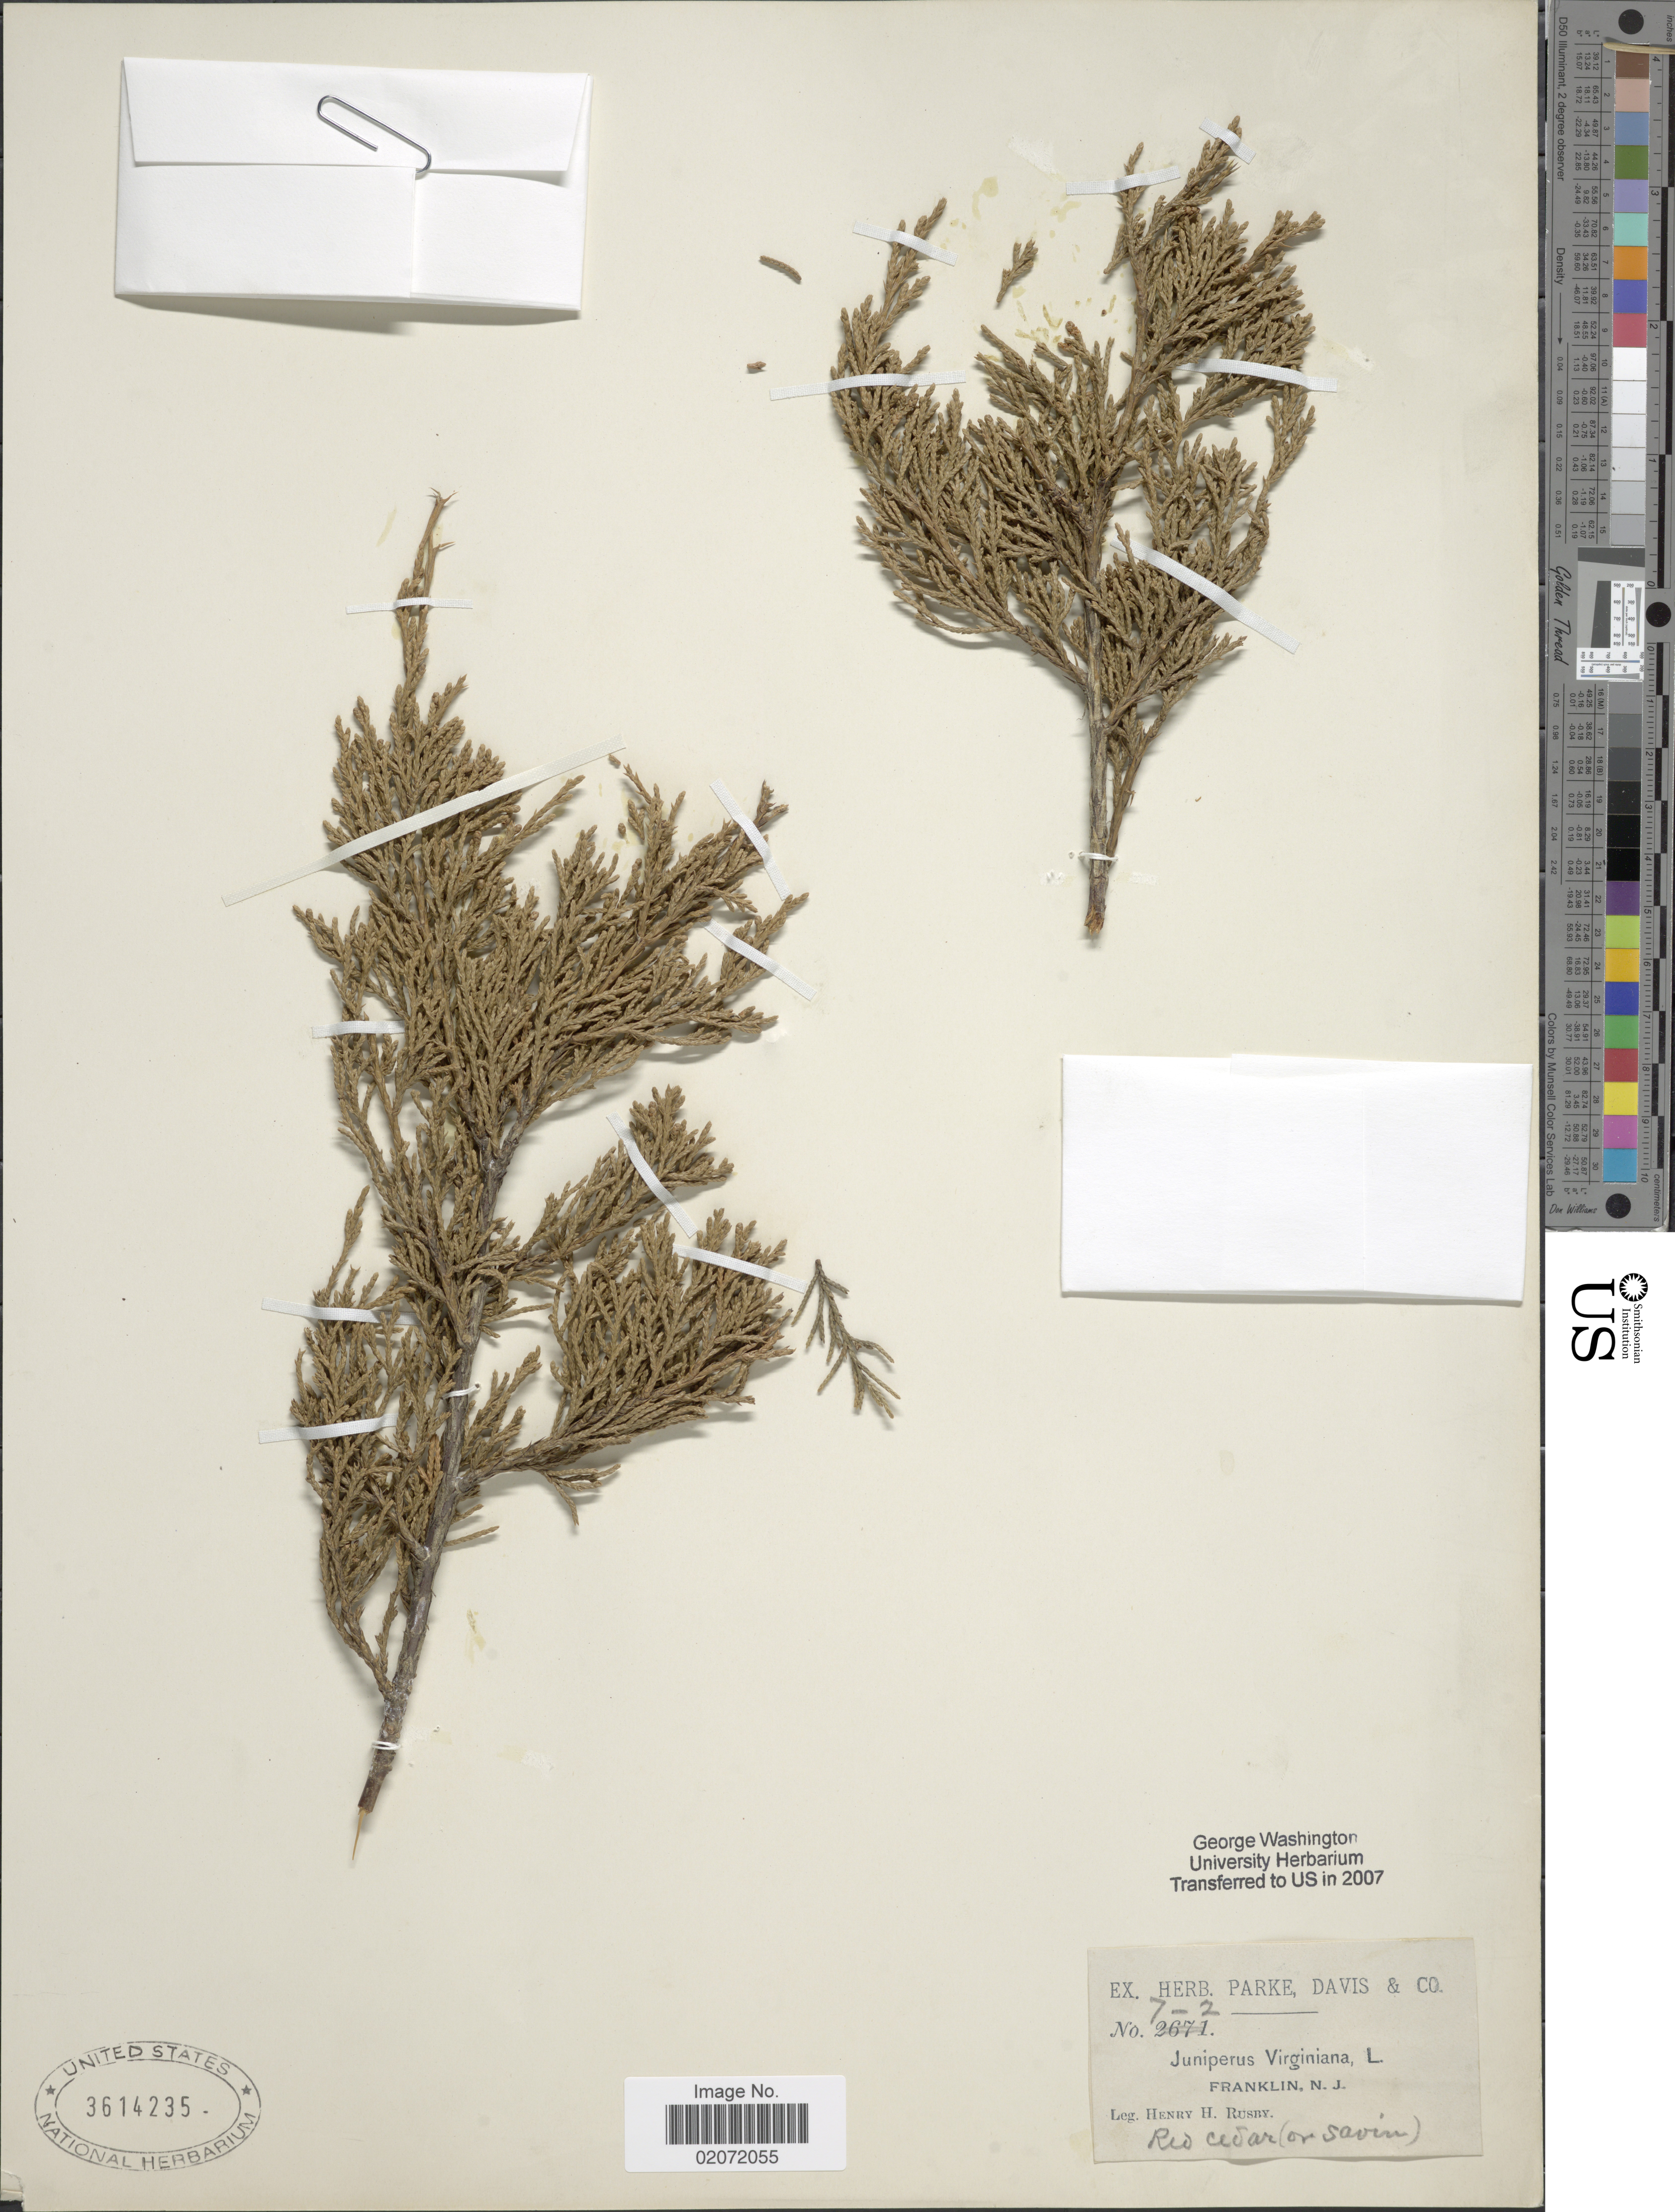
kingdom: Plantae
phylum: Tracheophyta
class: Pinopsida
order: Pinales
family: Cupressaceae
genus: Juniperus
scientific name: Juniperus virginiana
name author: L.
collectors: H. H. Rusby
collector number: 7-2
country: United States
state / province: New Jersey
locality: Franklin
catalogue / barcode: US 3614235